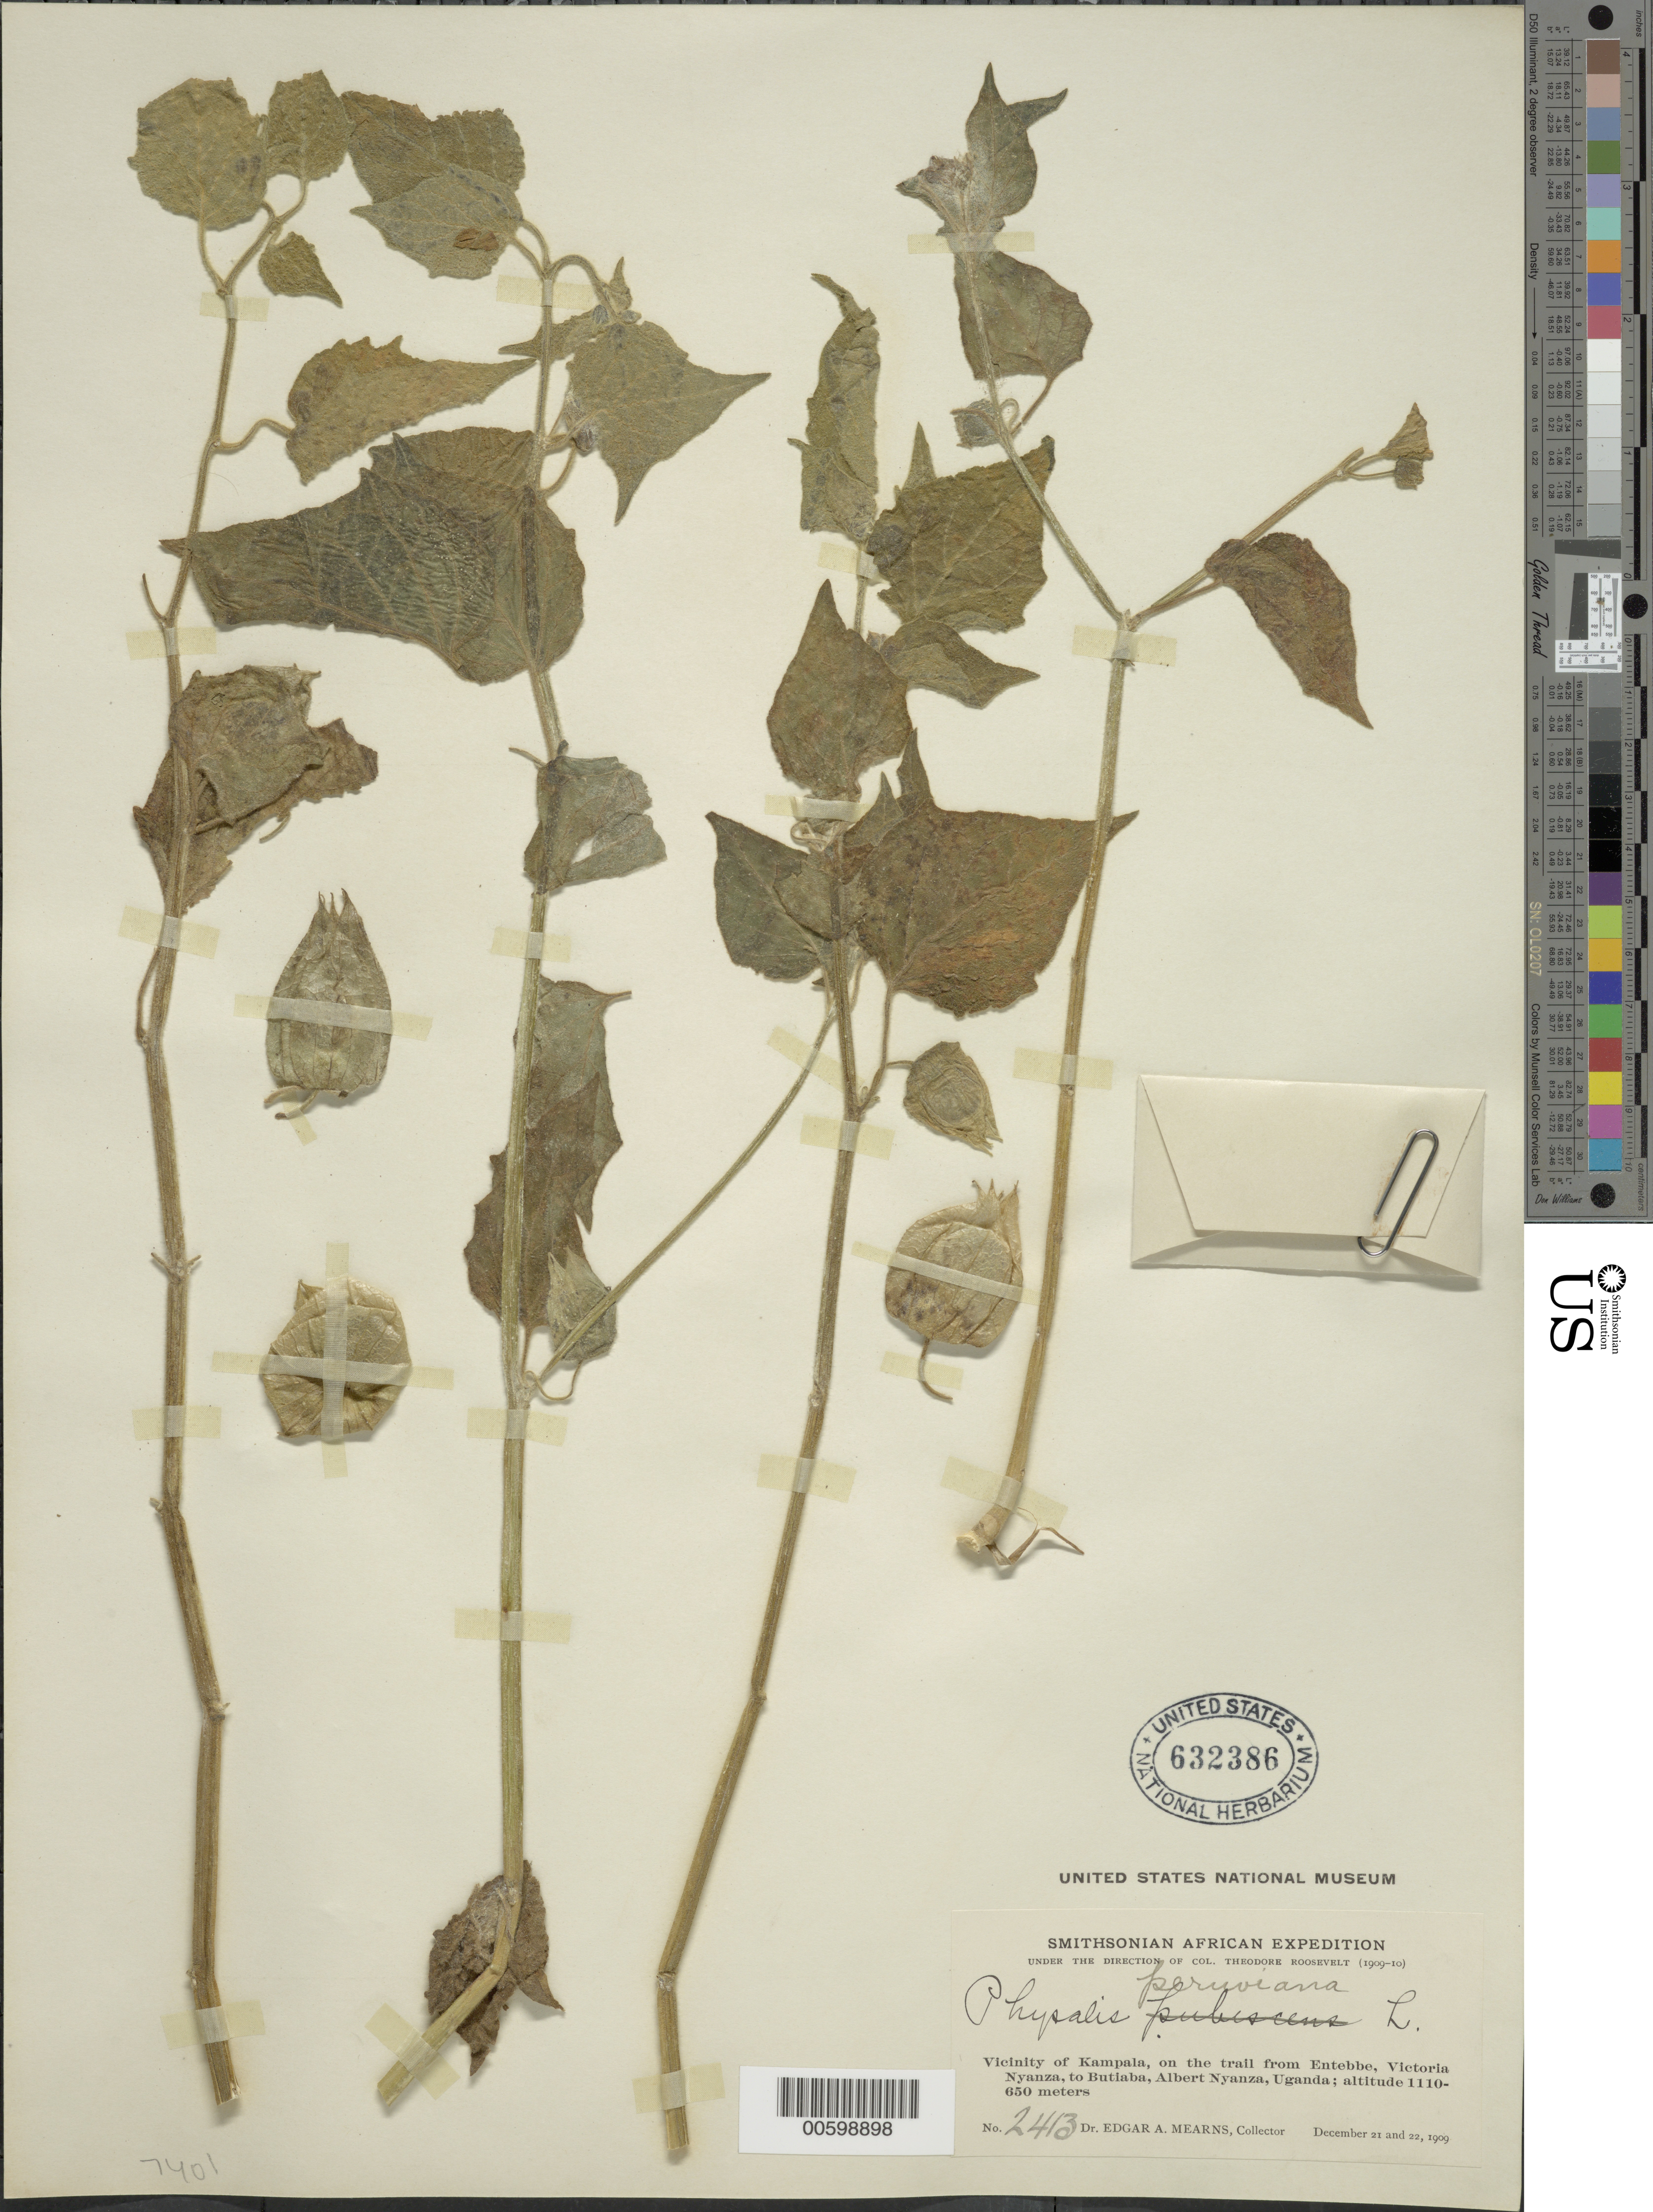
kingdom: Plantae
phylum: Tracheophyta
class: Magnoliopsida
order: Solanales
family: Solanaceae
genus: Physalis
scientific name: Physalis peruviana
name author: L.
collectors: E. A. Mearns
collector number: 2413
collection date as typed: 21 Dec 1909 to 22 Dec 1909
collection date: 1909-12-21/1909-12-22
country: Uganda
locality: Vicinity of Kampala, on the trail from Entebbe, Victoria Nyanza, to Butiaba, Albert Nyanza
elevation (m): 1110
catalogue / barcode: US 632386